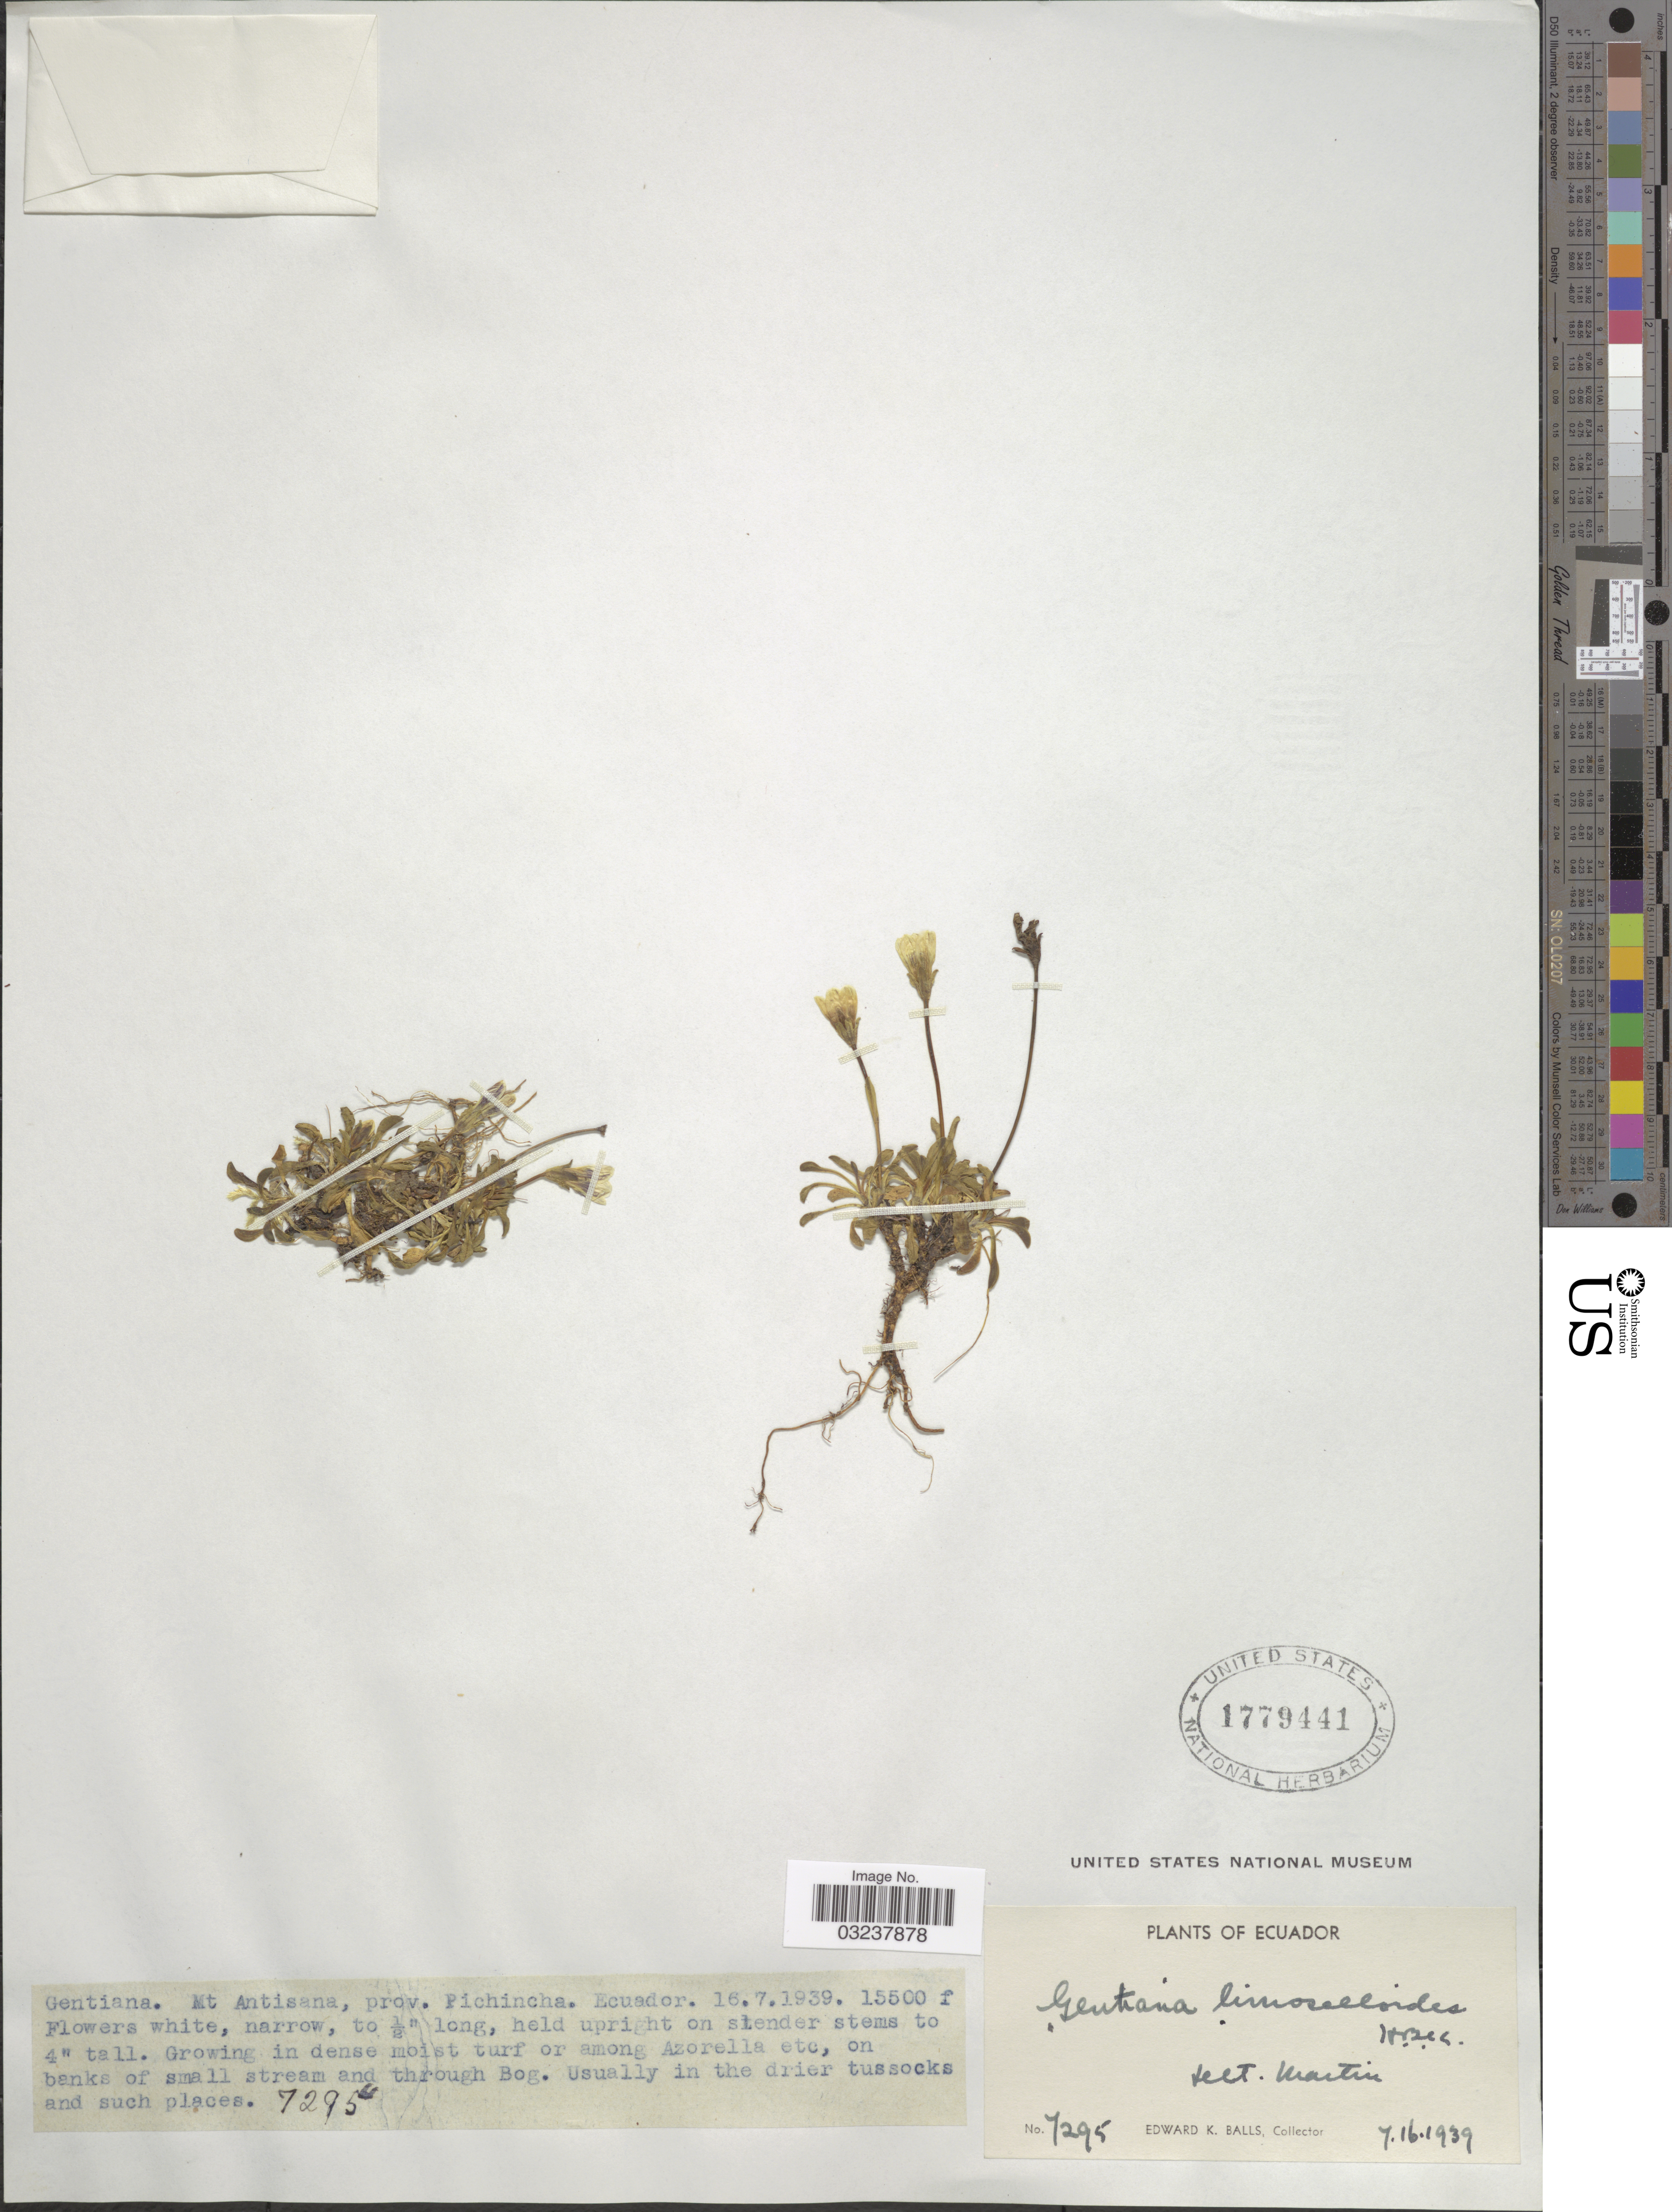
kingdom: Plantae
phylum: Tracheophyta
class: Magnoliopsida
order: Gentianales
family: Gentianaceae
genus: Gentianella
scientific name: Gentianella limoselloides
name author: (Kunth) Fabris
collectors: E. K. Balls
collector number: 7295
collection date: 1939-07-16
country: Ecuador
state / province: Pichincha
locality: Mt Antisana.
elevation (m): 4724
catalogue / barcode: US 1779441